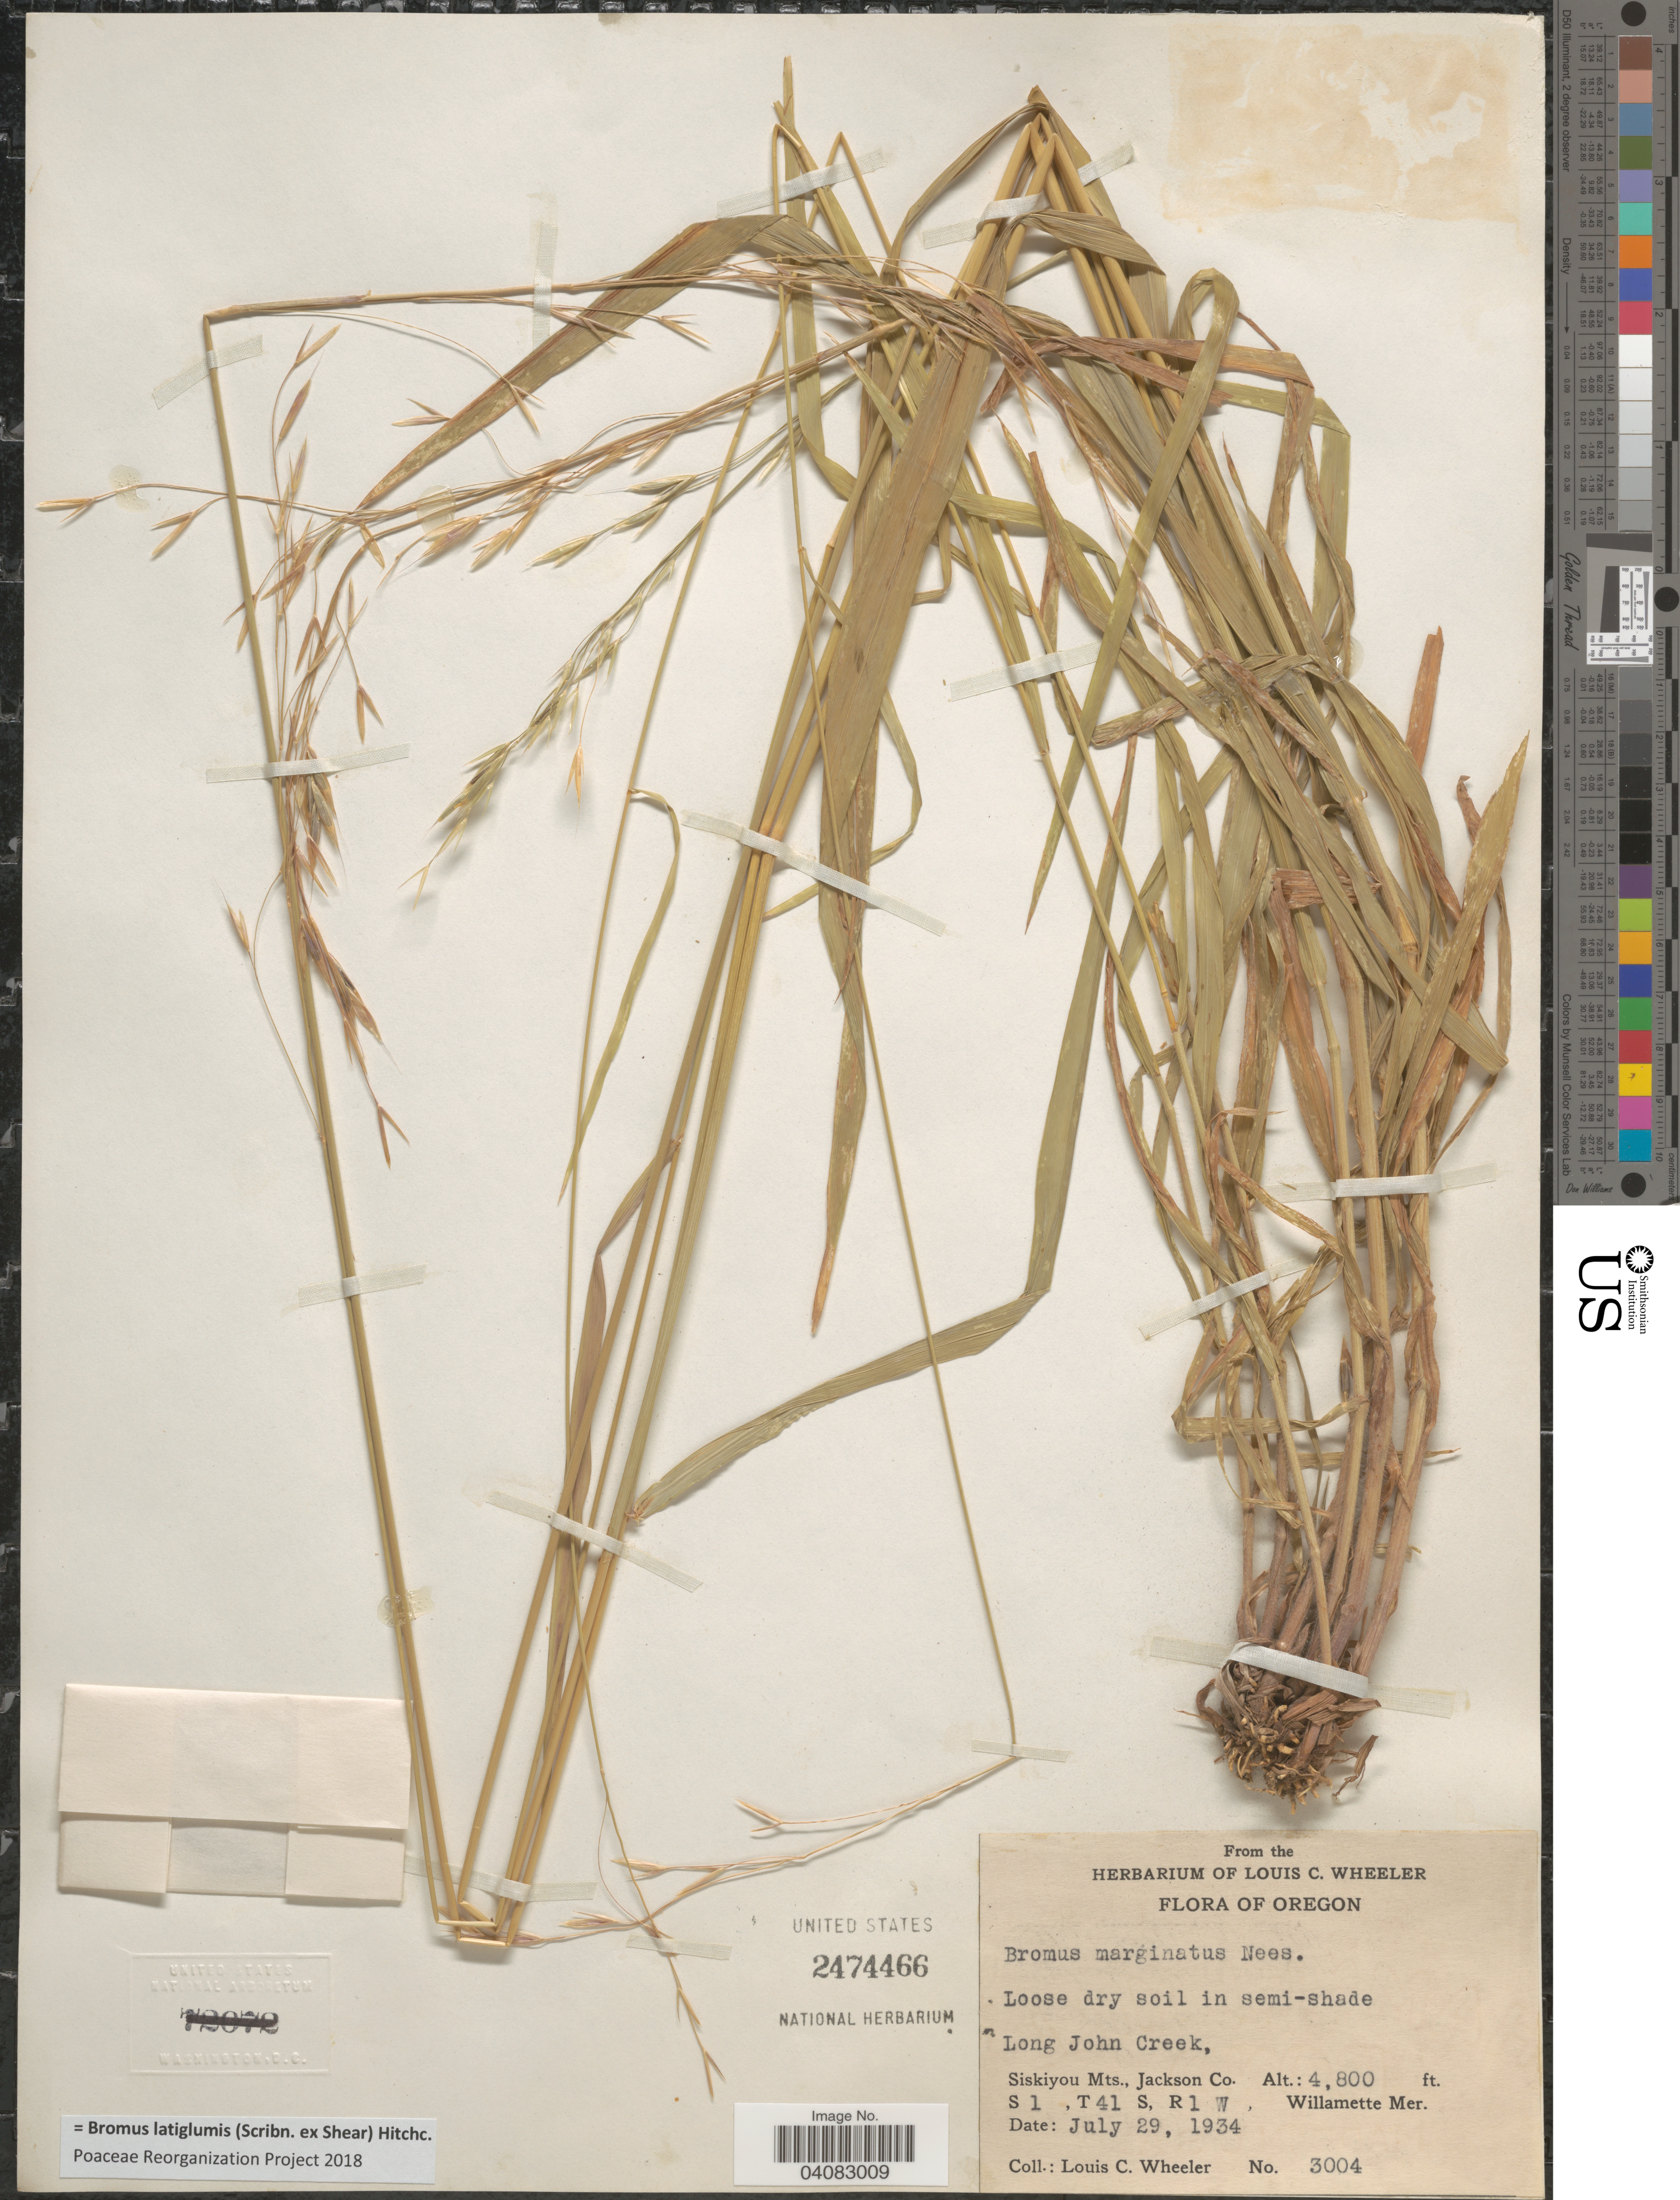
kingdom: Plantae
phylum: Tracheophyta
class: Liliopsida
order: Poales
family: Poaceae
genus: Bromus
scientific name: Bromus latiglumis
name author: (Scribn. ex Shear) Hitchc.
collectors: L. C. Wheeler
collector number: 3004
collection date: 1934-07-29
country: United States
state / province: Oregon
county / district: Jackson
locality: Long John Creek. Siskiyou Mts., Jackson Co. S1, T41S, R1W, Willamette Mer.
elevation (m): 1463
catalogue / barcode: US 2474466